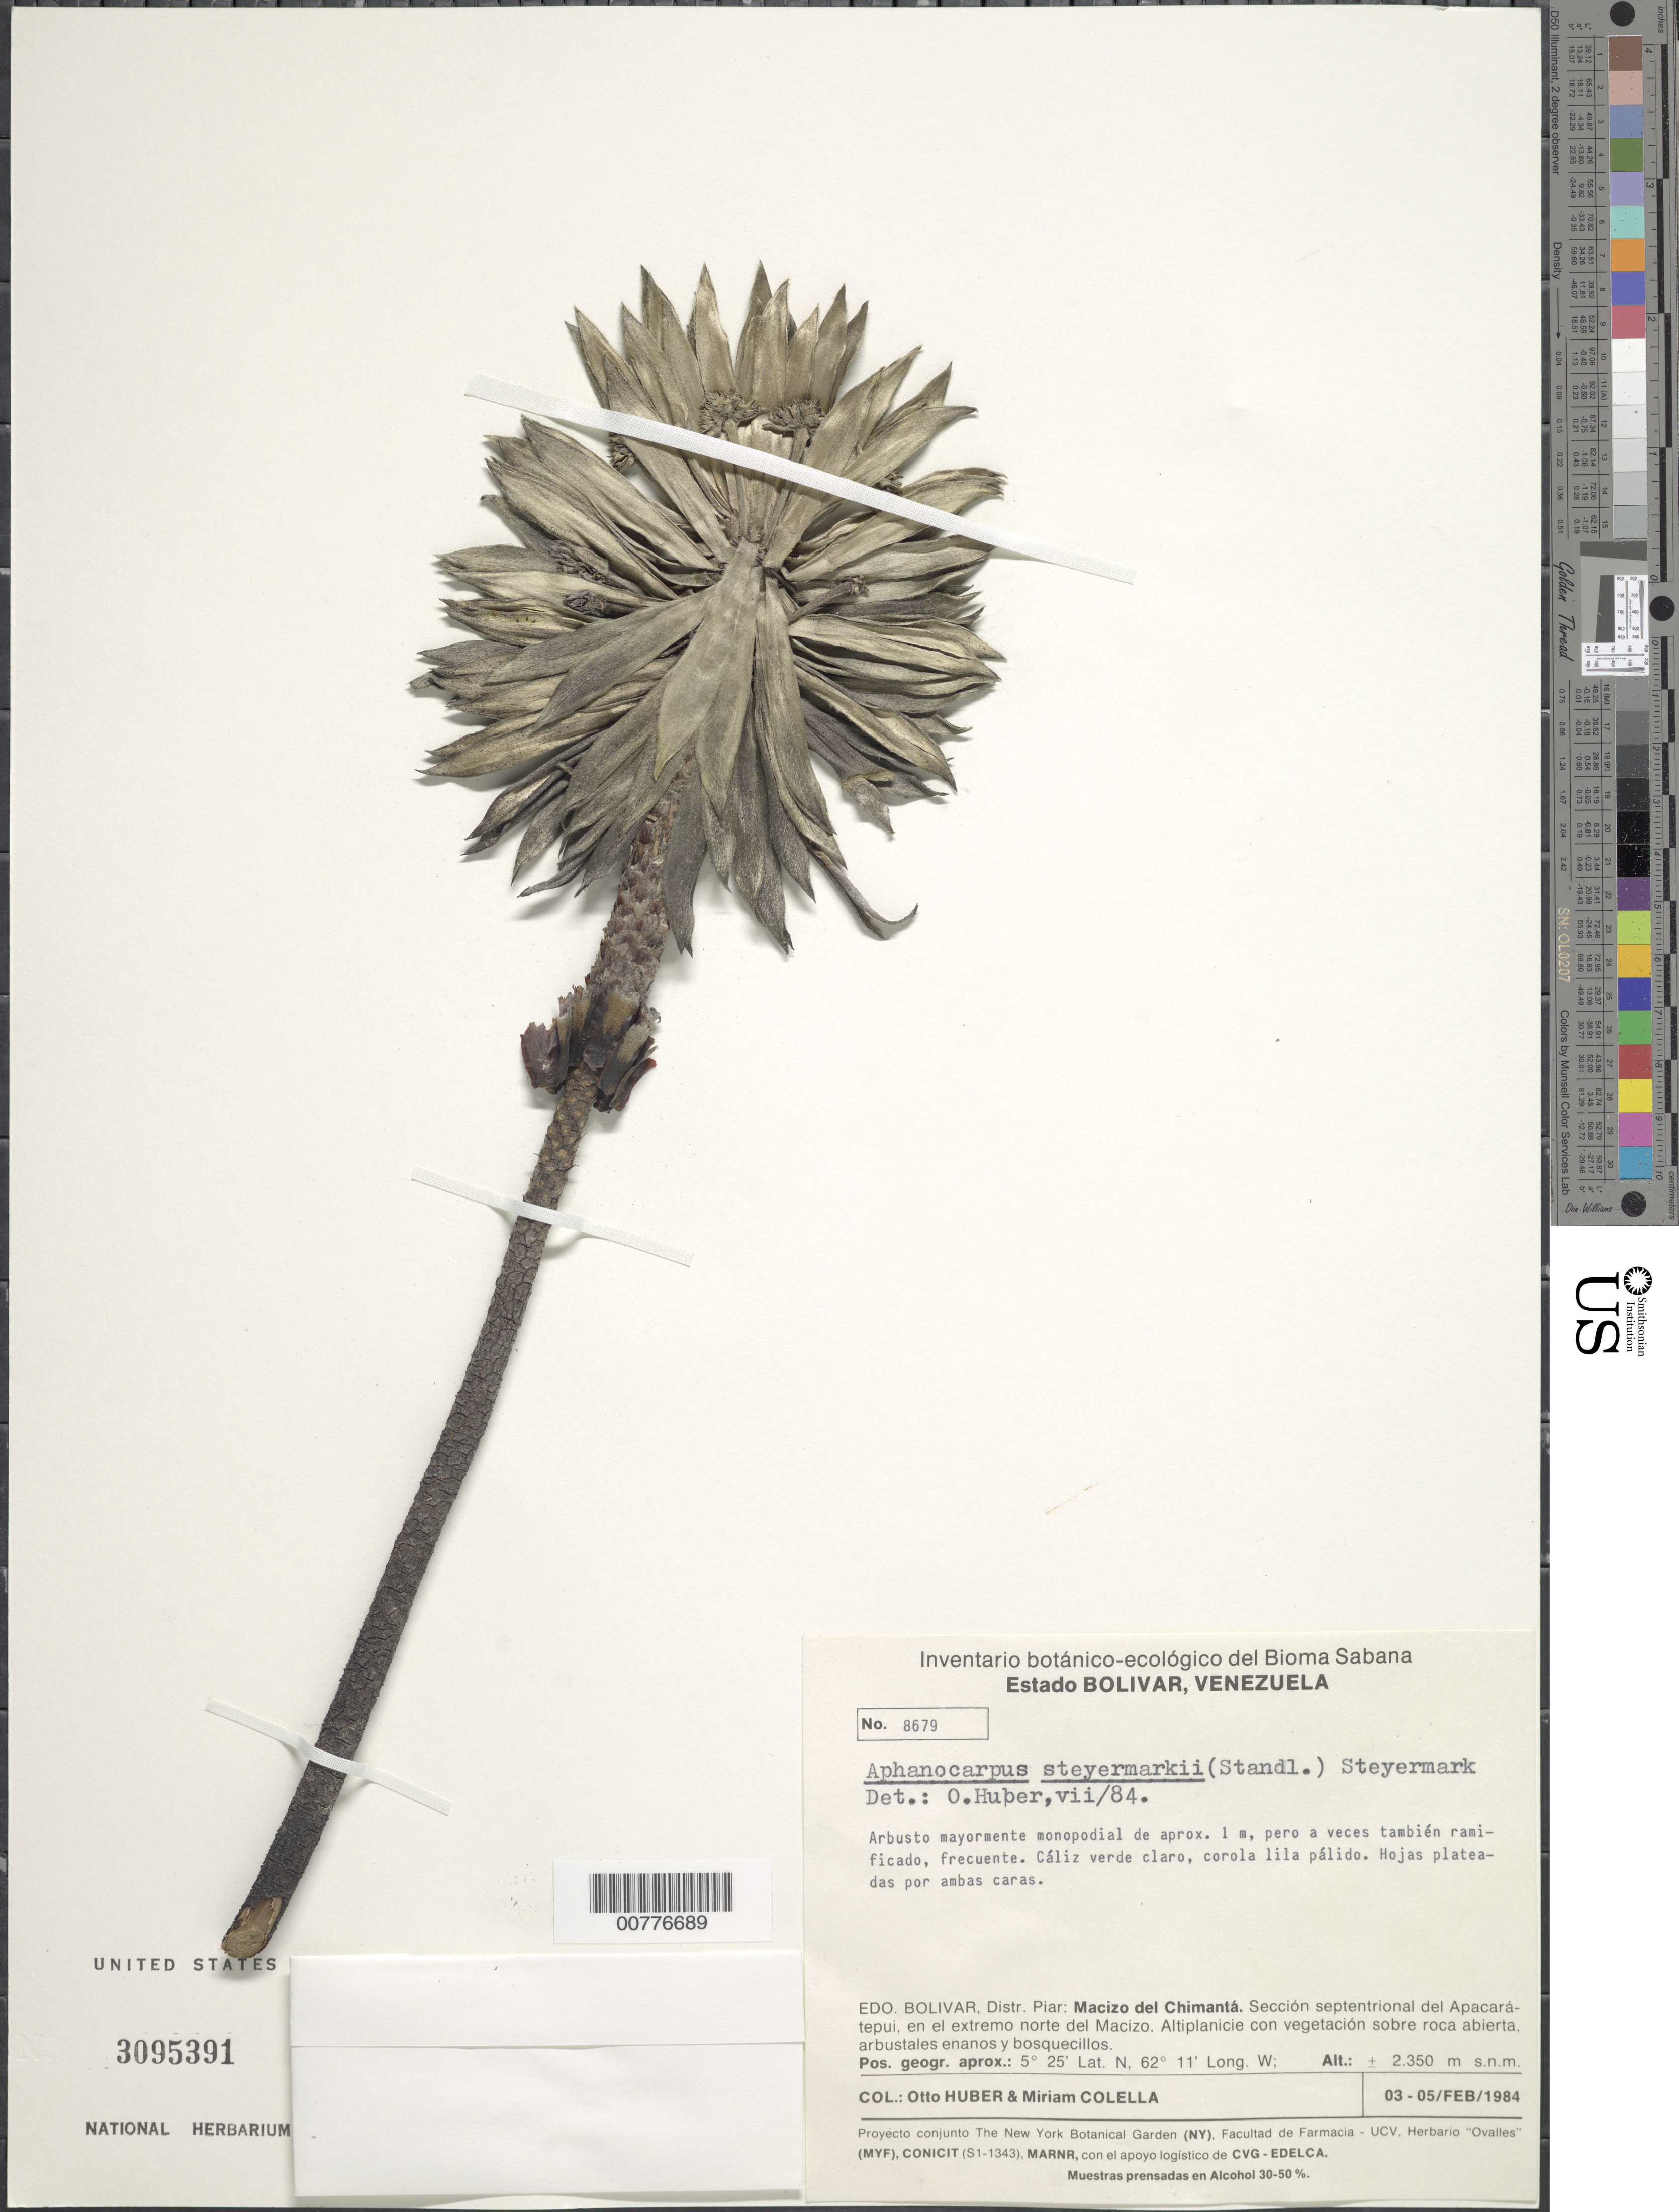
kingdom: Plantae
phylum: Tracheophyta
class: Magnoliopsida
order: Gentianales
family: Rubiaceae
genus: Aphanocarpus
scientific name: Aphanocarpus steyermarkii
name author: (Standl.) Steyerm.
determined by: Huber, Otto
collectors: O. Huber & M. Colella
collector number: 8679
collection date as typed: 3-Feb-84 to 5-Feb-84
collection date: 1984-02-03/1984-02-05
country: Venezuela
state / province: Bolívar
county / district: Piar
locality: Macizo del Chimantá, sección septentríonal del Abacapá-tepuí, en el extremo norte del Macizo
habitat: Altiplanicia con vegetación sobre roca abierta, arbustales enanos y bosquecillos.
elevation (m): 2350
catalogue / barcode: US 3095391